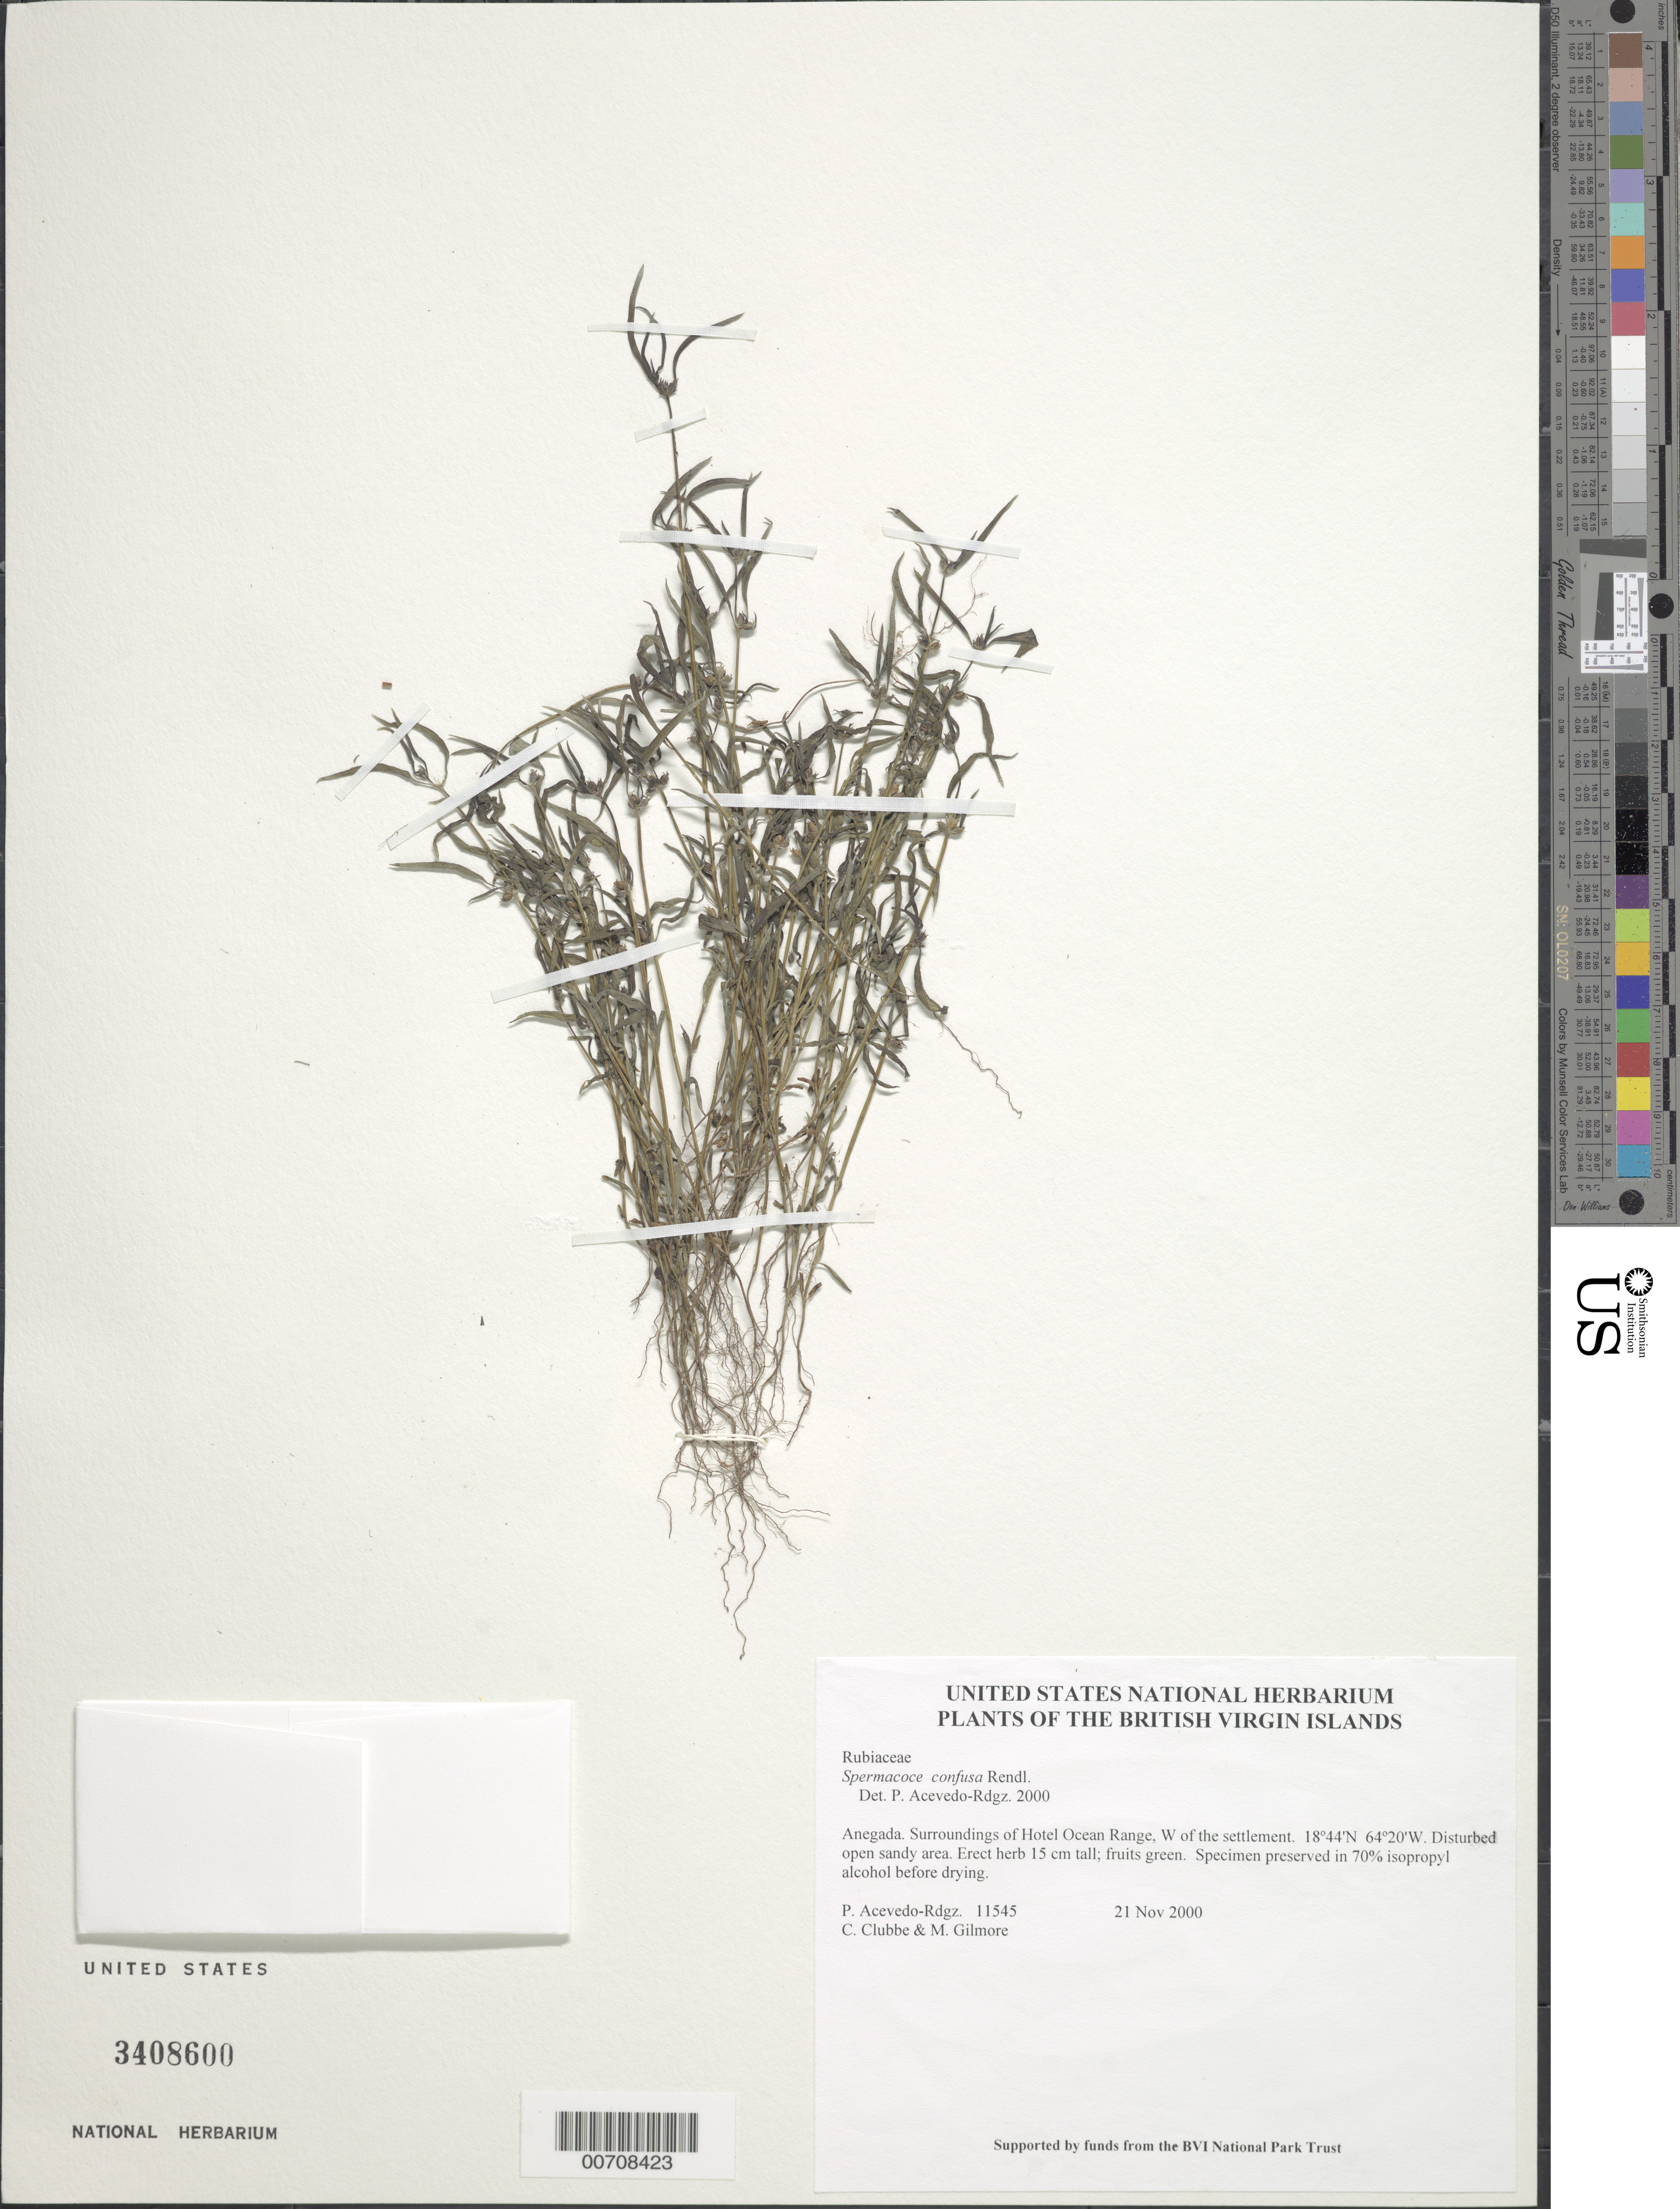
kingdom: Plantae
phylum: Tracheophyta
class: Magnoliopsida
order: Gentianales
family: Rubiaceae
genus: Spermacoce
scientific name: Spermacoce confusa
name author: Rendle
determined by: Acevedo-Rodríguez, P., (BOT), Smithsonian Institution - National Museum of Natural History (UNITED STATES)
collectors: P. Acevedo-Rodr., C. Clubbe & M. Gilmore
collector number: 11545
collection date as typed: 21 Nov 2000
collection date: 2000-11-21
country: British Virgin Islands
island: Anegada I.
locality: Surroundings of Hotel Ocean Range, W of the settlement.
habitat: Disturbed open sandy area.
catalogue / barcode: US 3408600